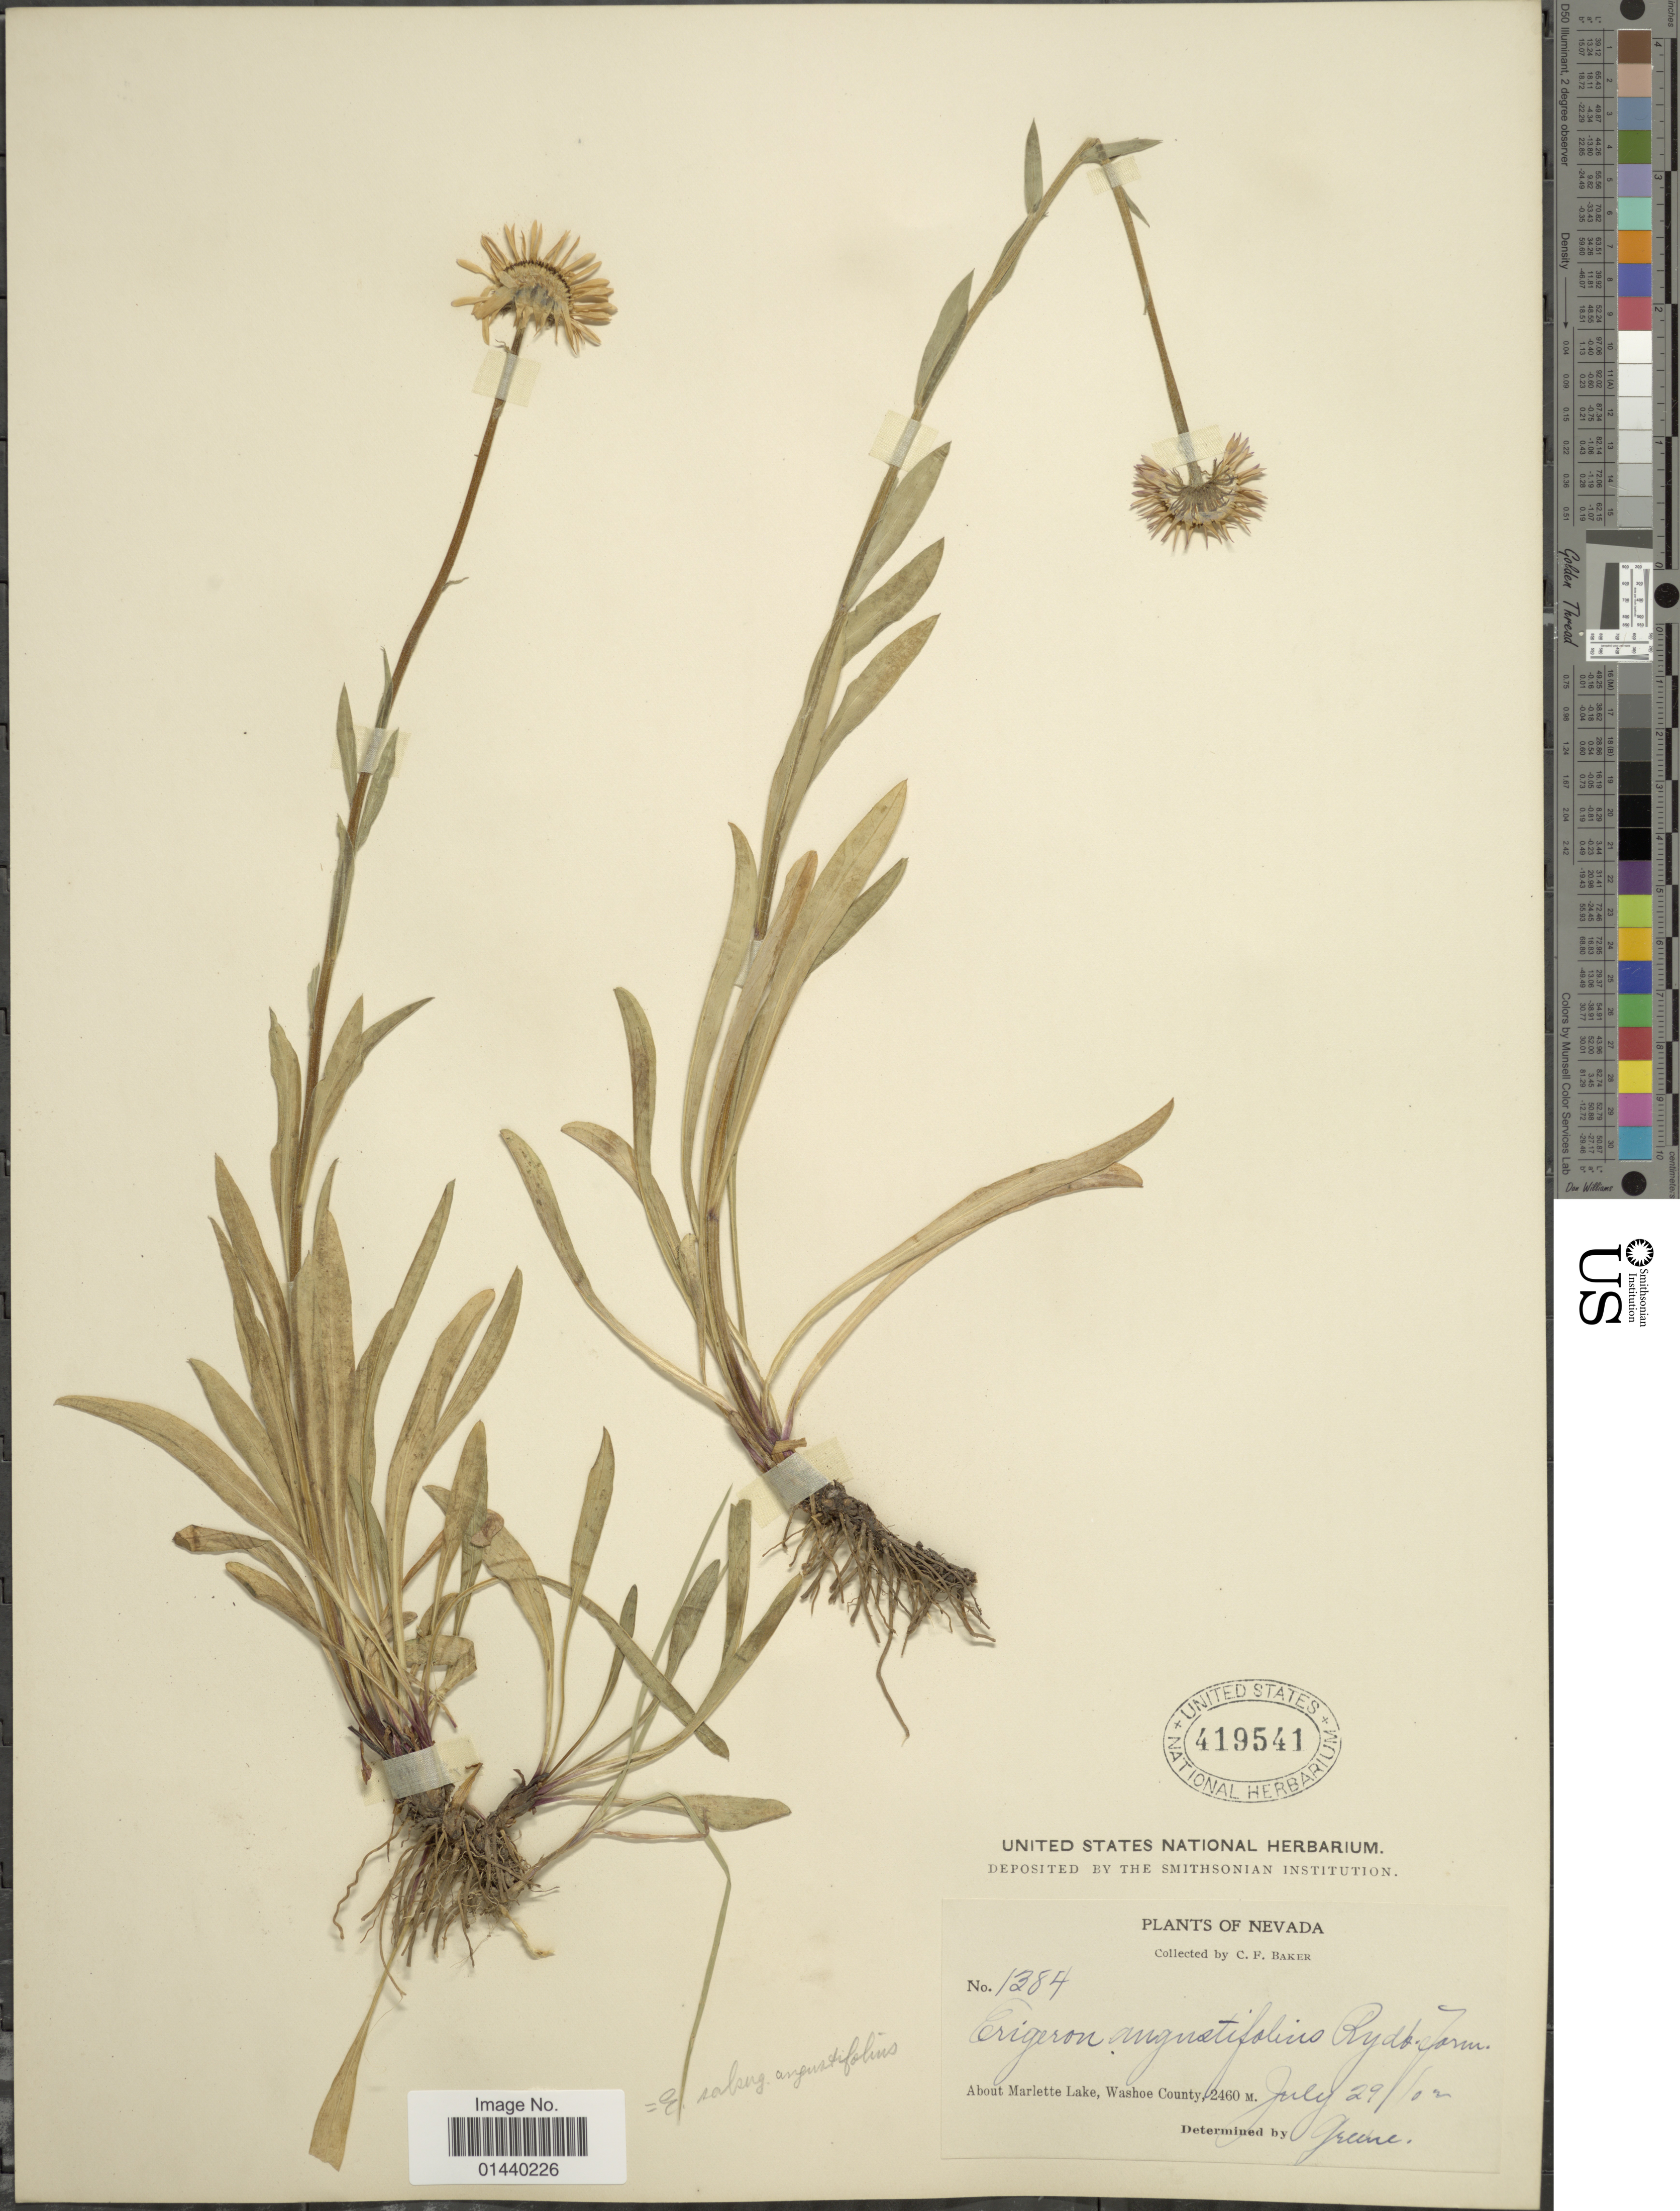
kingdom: Plantae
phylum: Tracheophyta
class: Magnoliopsida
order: Asterales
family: Asteraceae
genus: Erigeron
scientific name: Erigeron salsuginosus var. angustifolius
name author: A. Gray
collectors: C. F. Baker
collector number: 1384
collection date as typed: Transcribed d/m/y: 29/7/2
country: United States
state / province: Nevada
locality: About Mariette Lake, Washoe County.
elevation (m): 2460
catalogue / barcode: US 419541